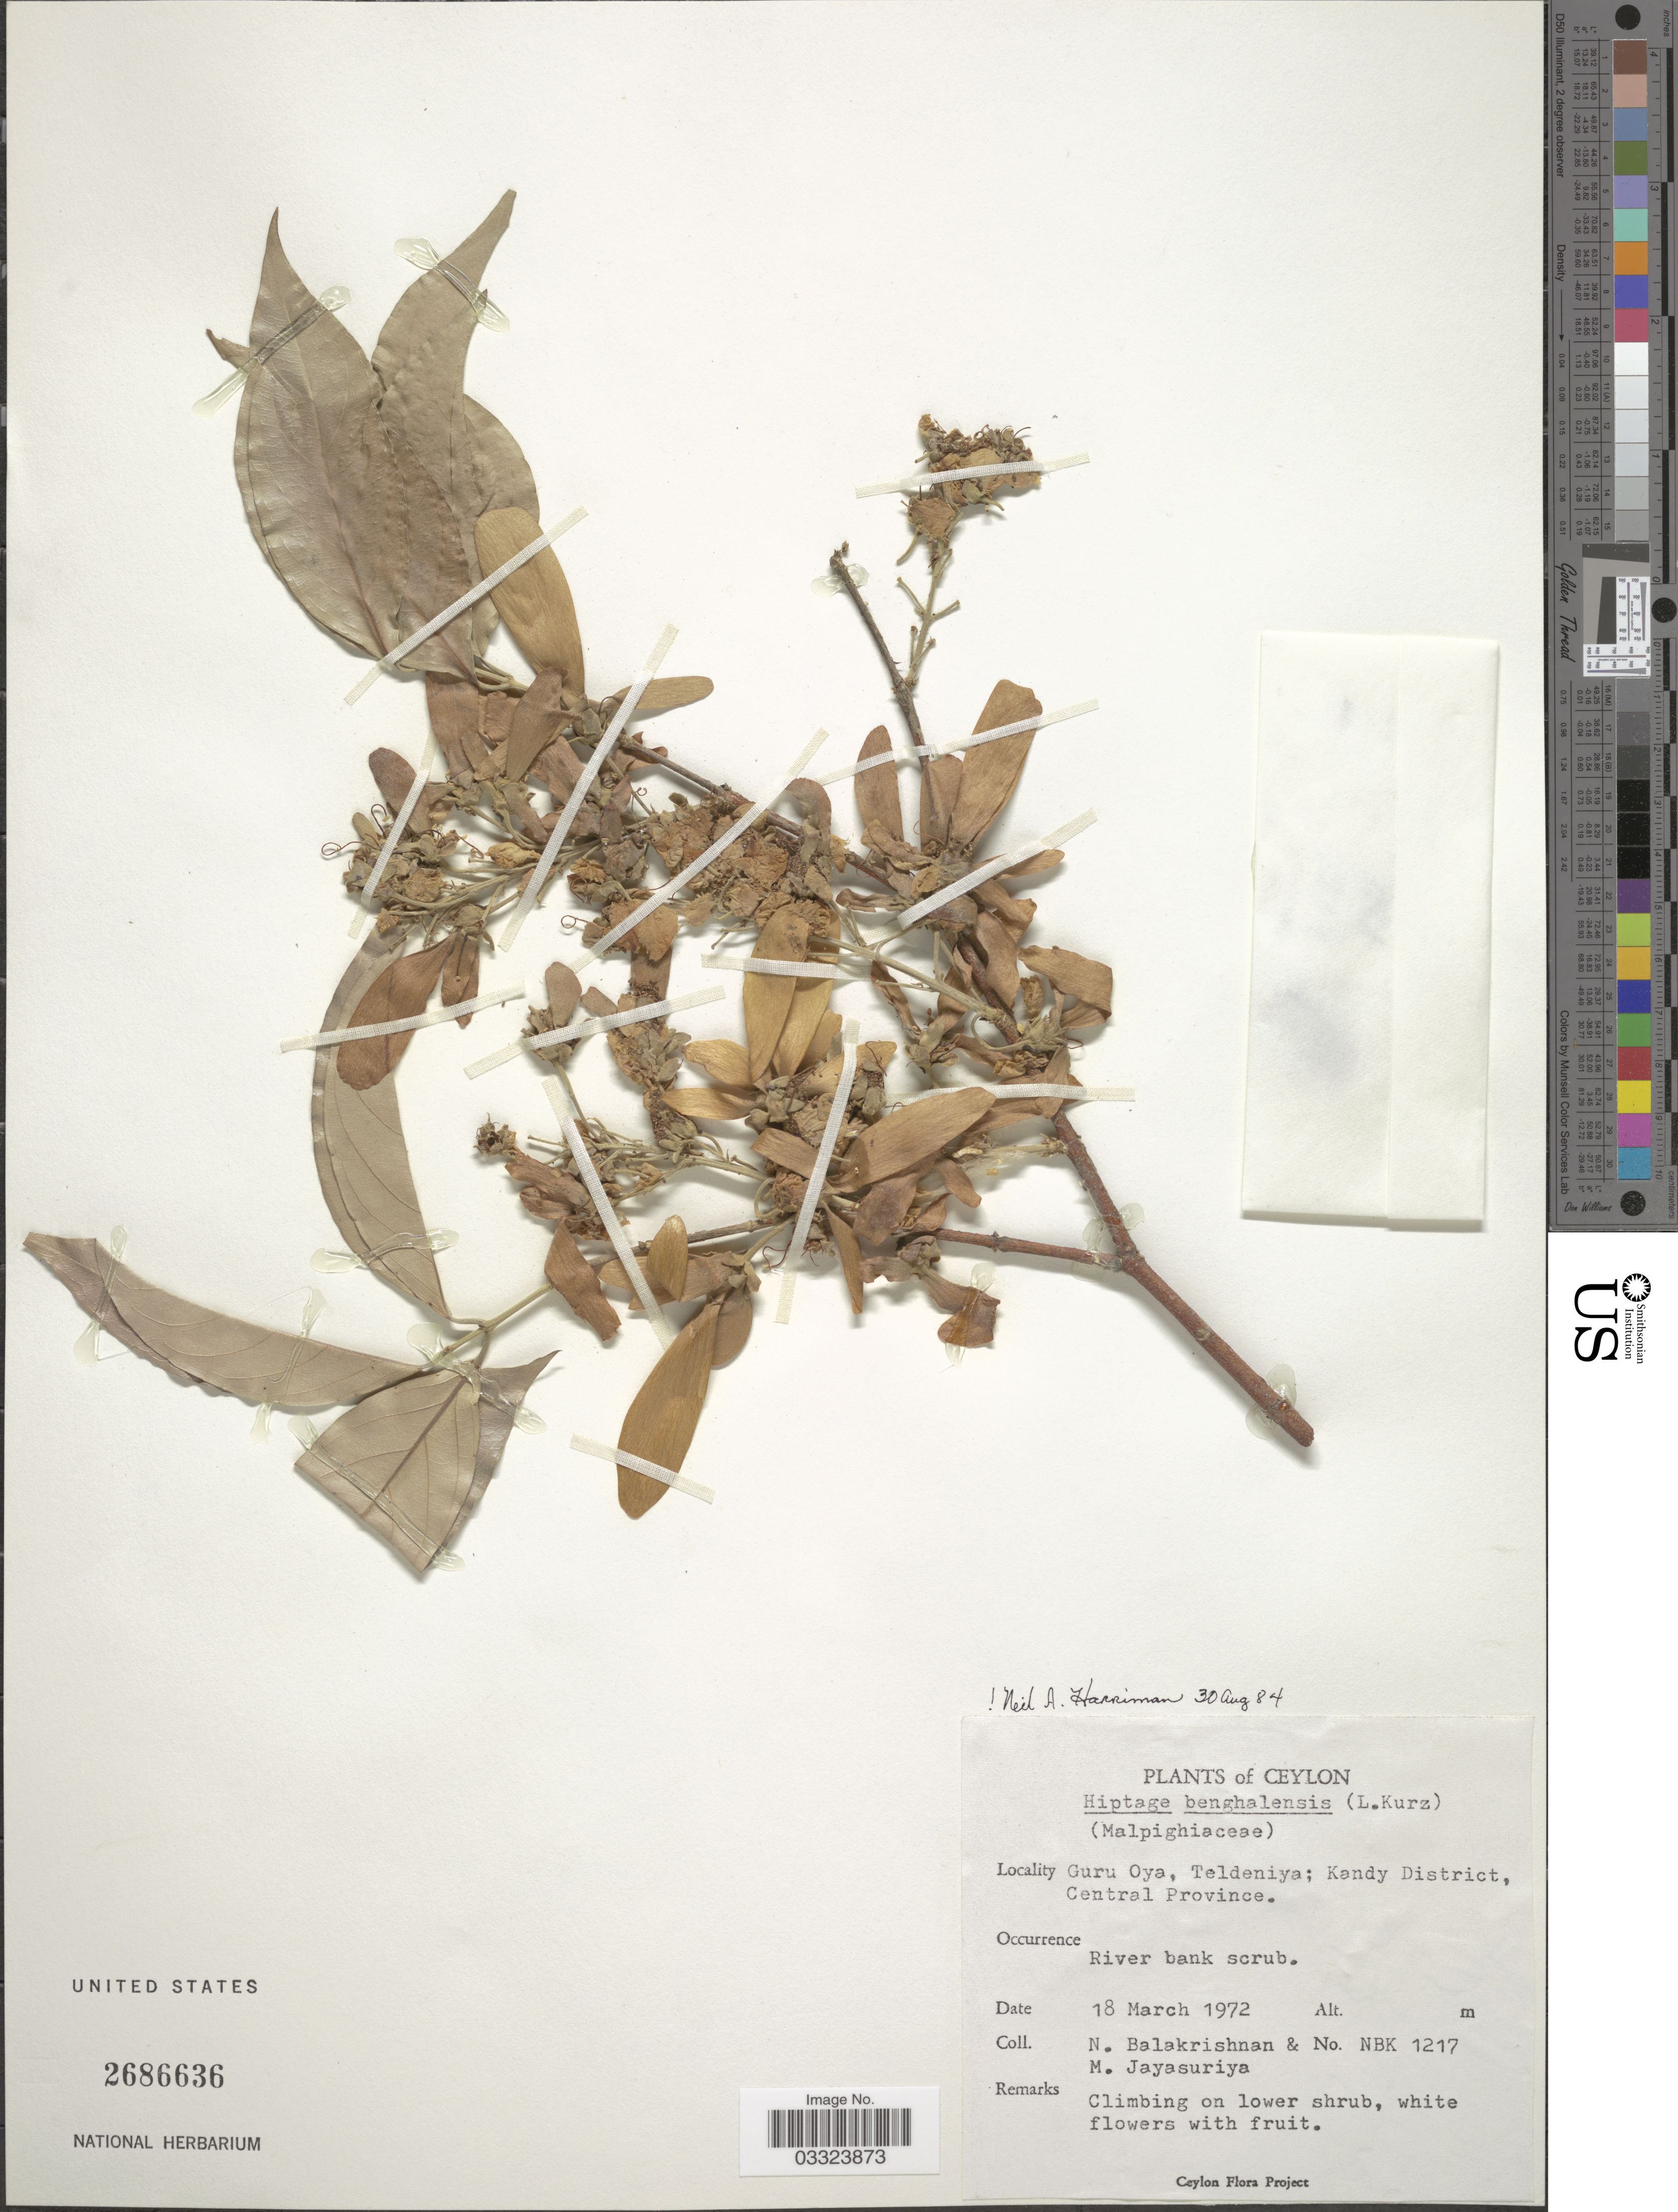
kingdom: Plantae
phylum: Tracheophyta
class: Magnoliopsida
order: Malpighiales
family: Malpighiaceae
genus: Hiptage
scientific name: Hiptage benghalensis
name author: (L.) Kurz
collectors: N. Balakrishnan & M. Jayasuriya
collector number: NBK 1217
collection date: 1972-03-18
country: Sri Lanka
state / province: Central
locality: Ceylon. Guru Oya, Teldeniya; Kandy District.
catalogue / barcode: US 2686636